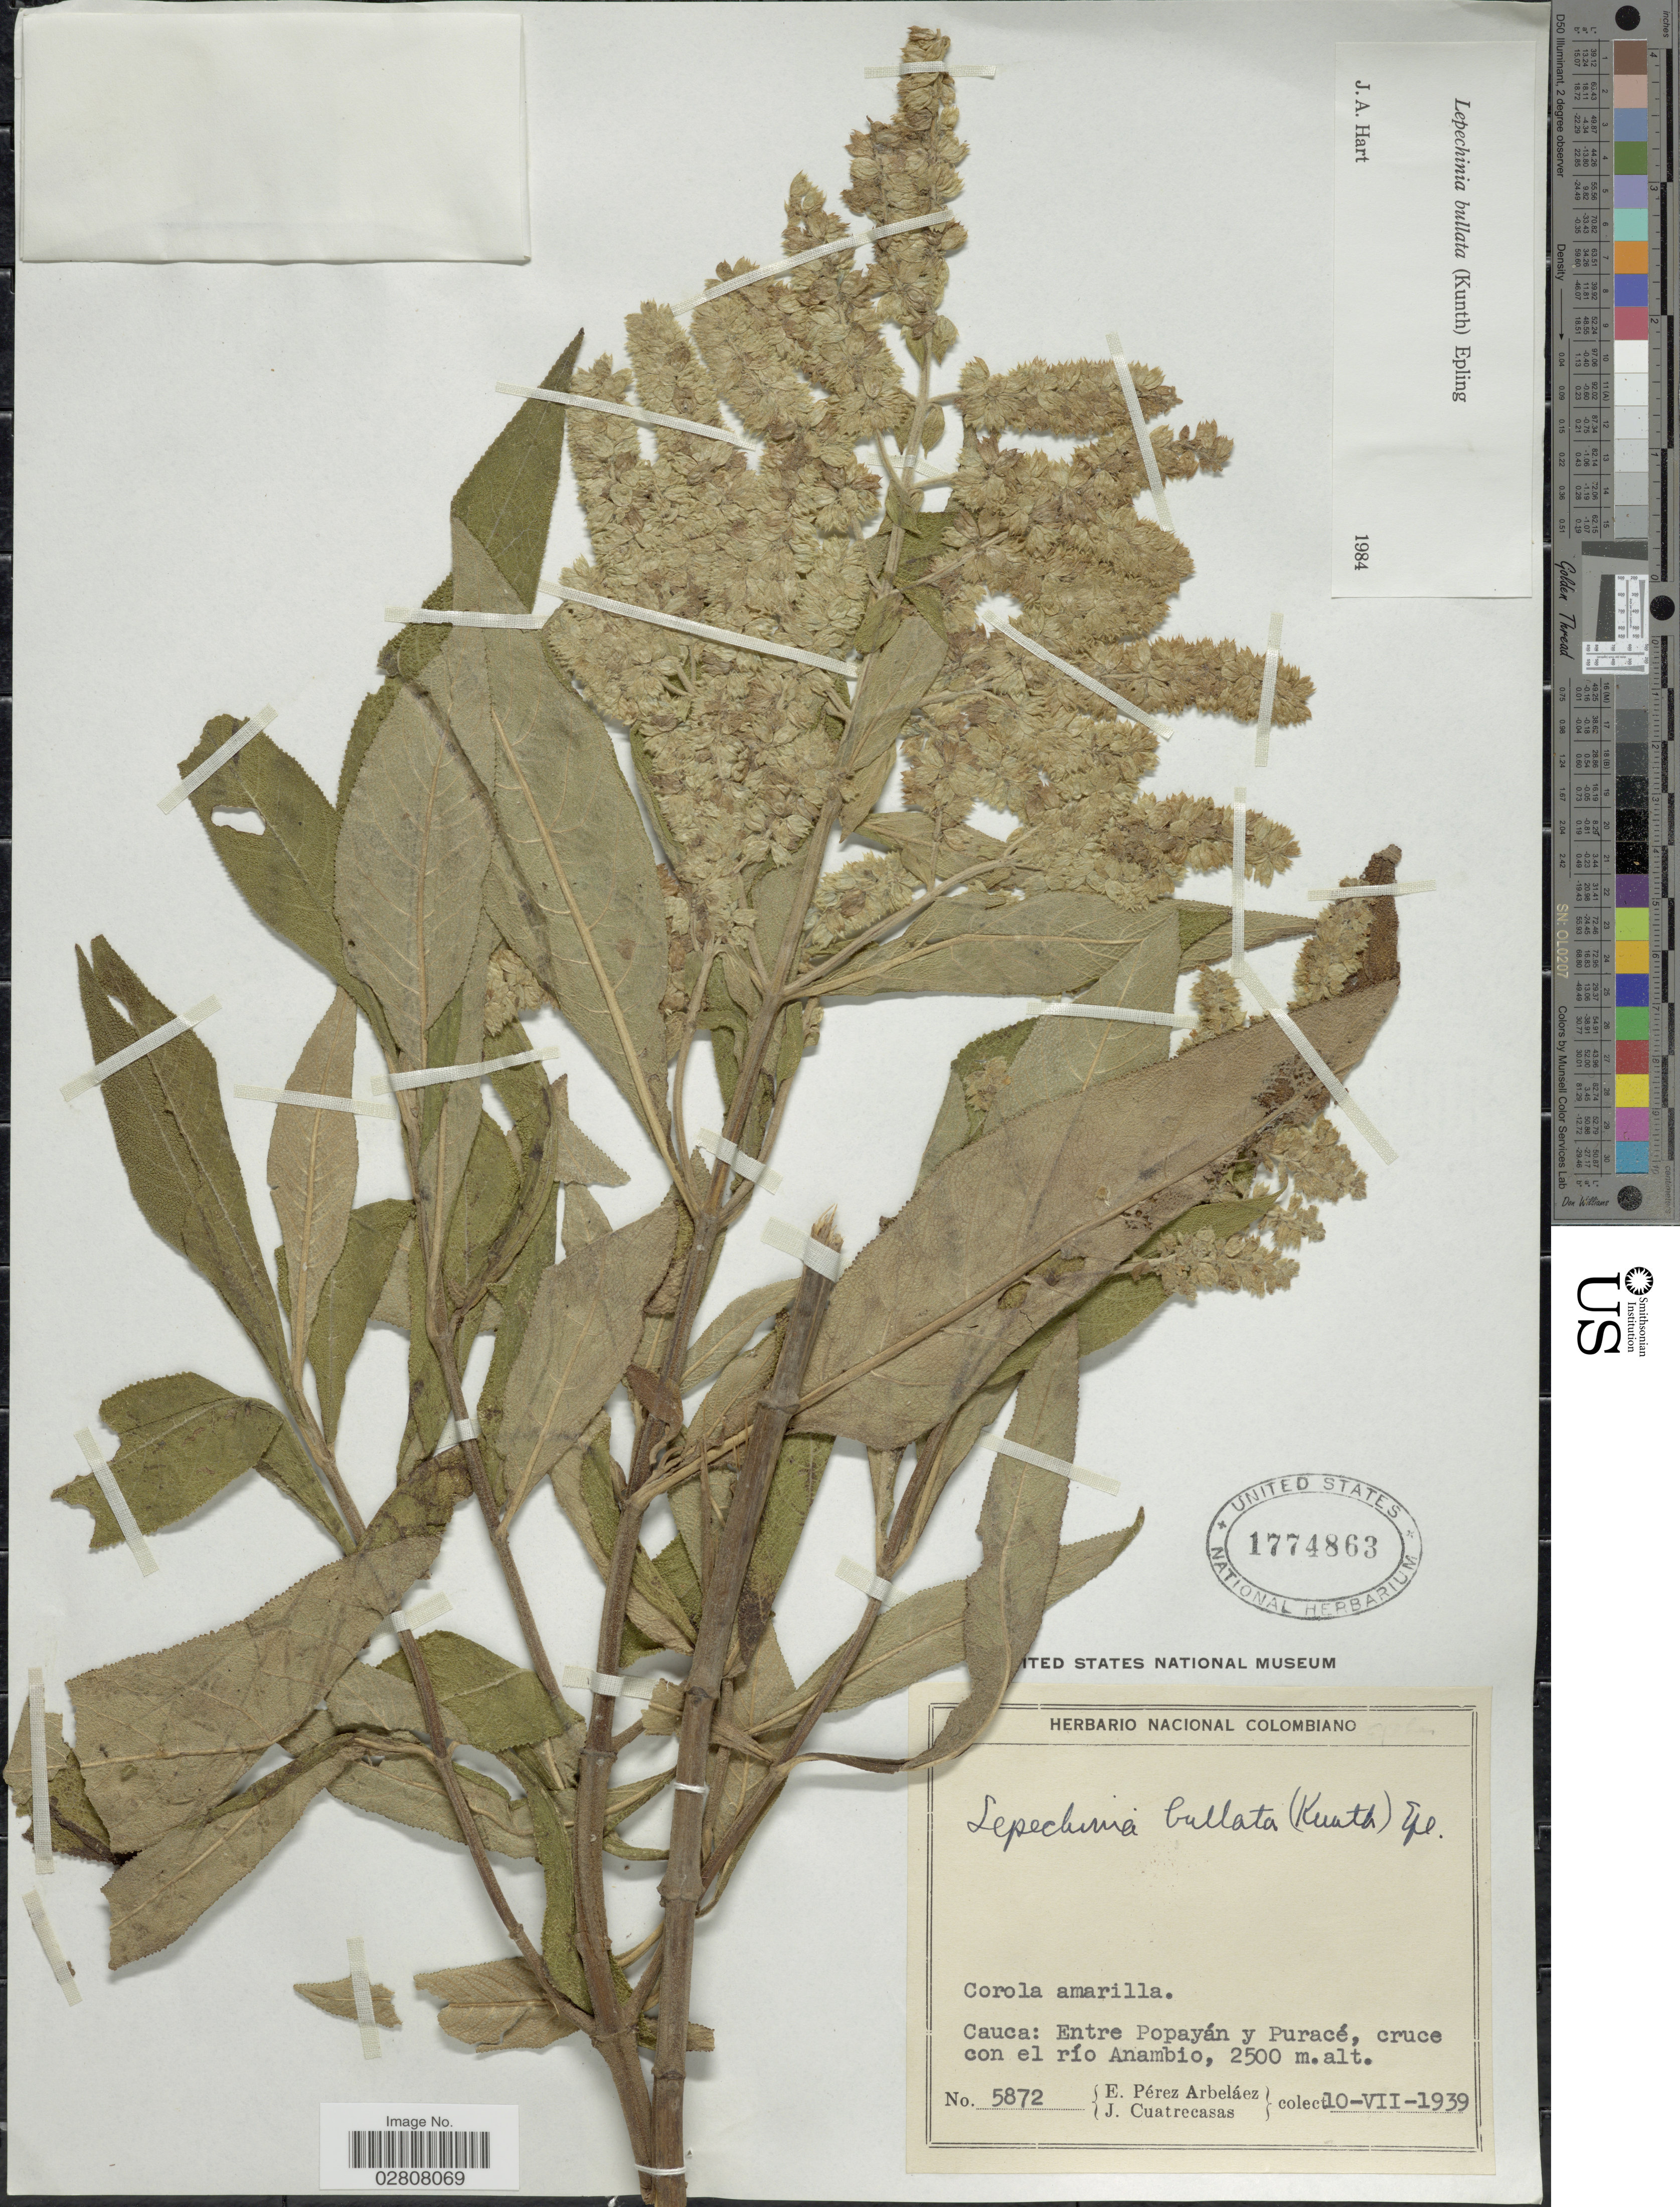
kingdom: Plantae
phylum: Tracheophyta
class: Magnoliopsida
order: Lamiales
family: Lamiaceae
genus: Lepechinia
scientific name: Lepechinia bullata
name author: (Kunth) Epling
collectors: E. Pérez Arbeláez & J. Cuatrecasas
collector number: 5872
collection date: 1939-07-10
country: Colombia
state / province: Cauca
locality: Entre Popayán y Puracé, cruce con el río Anambio.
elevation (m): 2500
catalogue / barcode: US 1774863